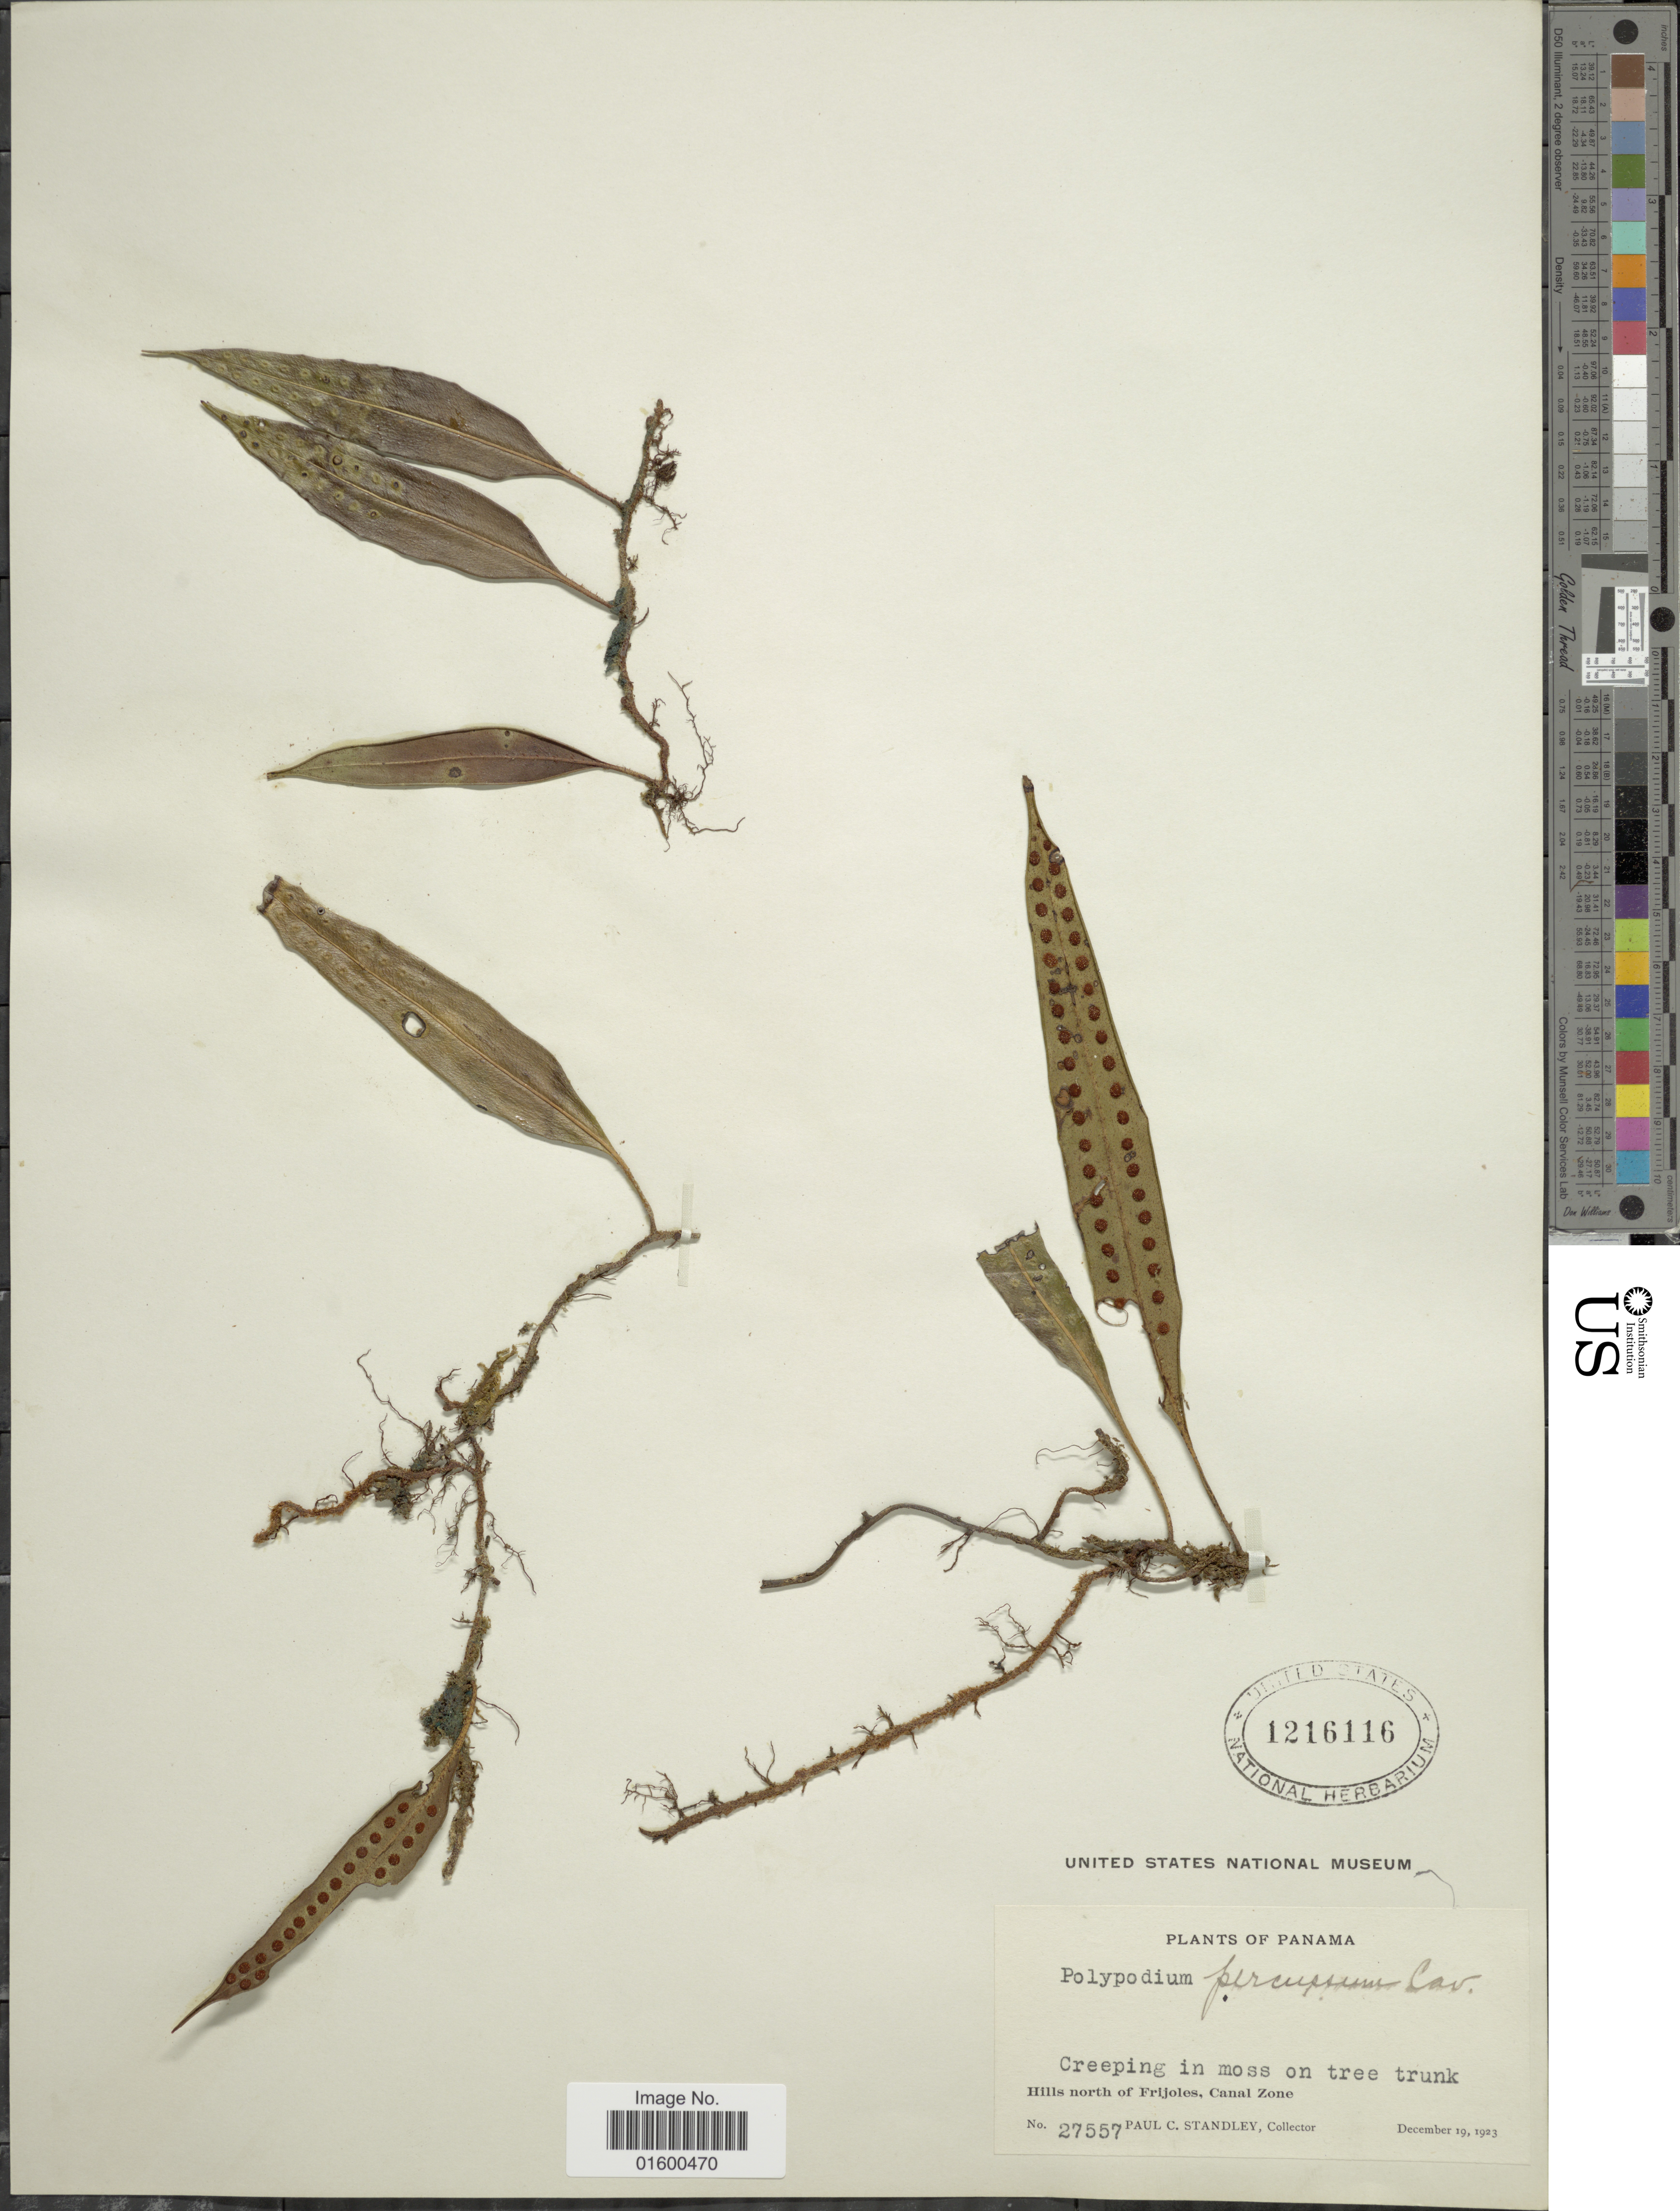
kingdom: Plantae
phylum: Tracheophyta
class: Polypodiopsida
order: Polypodiales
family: Polypodiaceae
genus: Microgramma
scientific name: Microgramma percussa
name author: (Cav.) de la Sota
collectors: P. C. Standley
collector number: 27557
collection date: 1923-12-19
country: Panama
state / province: Colón / Panamá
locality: Hills north of Frijoles, Canal Zone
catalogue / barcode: US 1216116